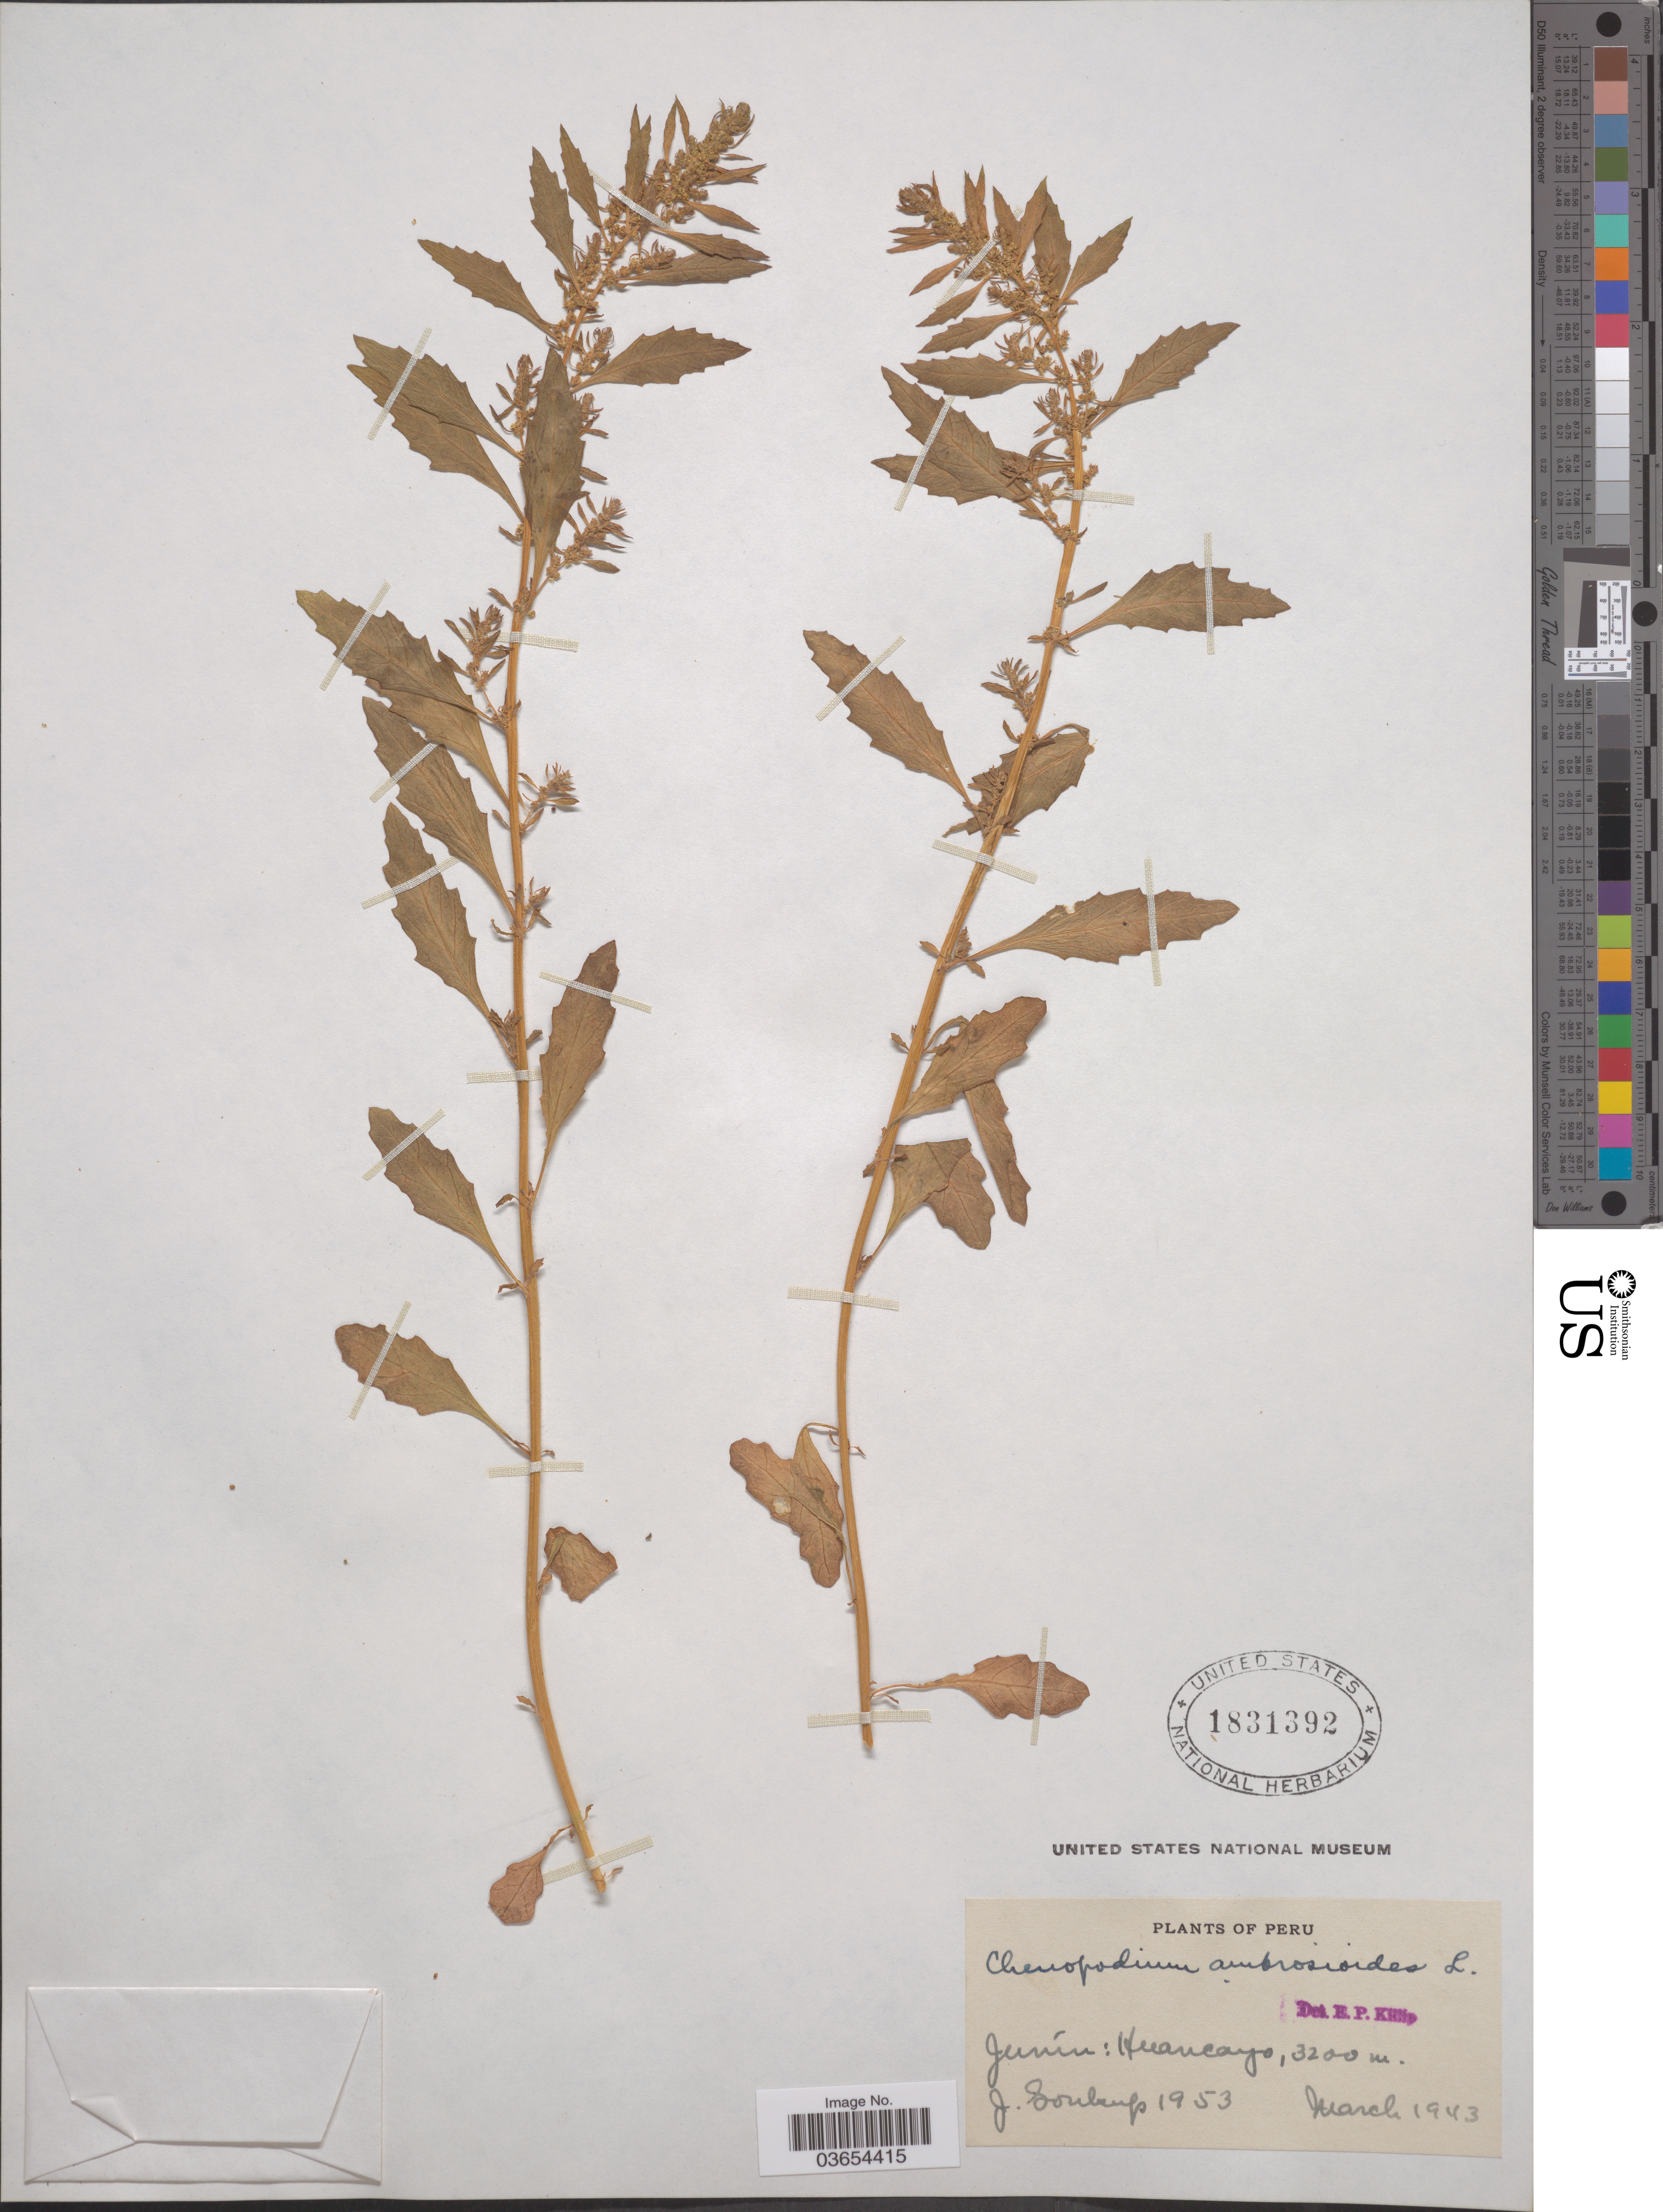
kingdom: Plantae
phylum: Tracheophyta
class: Magnoliopsida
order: Caryophyllales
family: Amaranthaceae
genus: Chenopodium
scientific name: Chenopodium ambrosioides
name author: L.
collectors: J. Soukup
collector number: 1953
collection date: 1943-03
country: Peru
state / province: Junín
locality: Huancayo.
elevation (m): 3200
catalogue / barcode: US 1831392